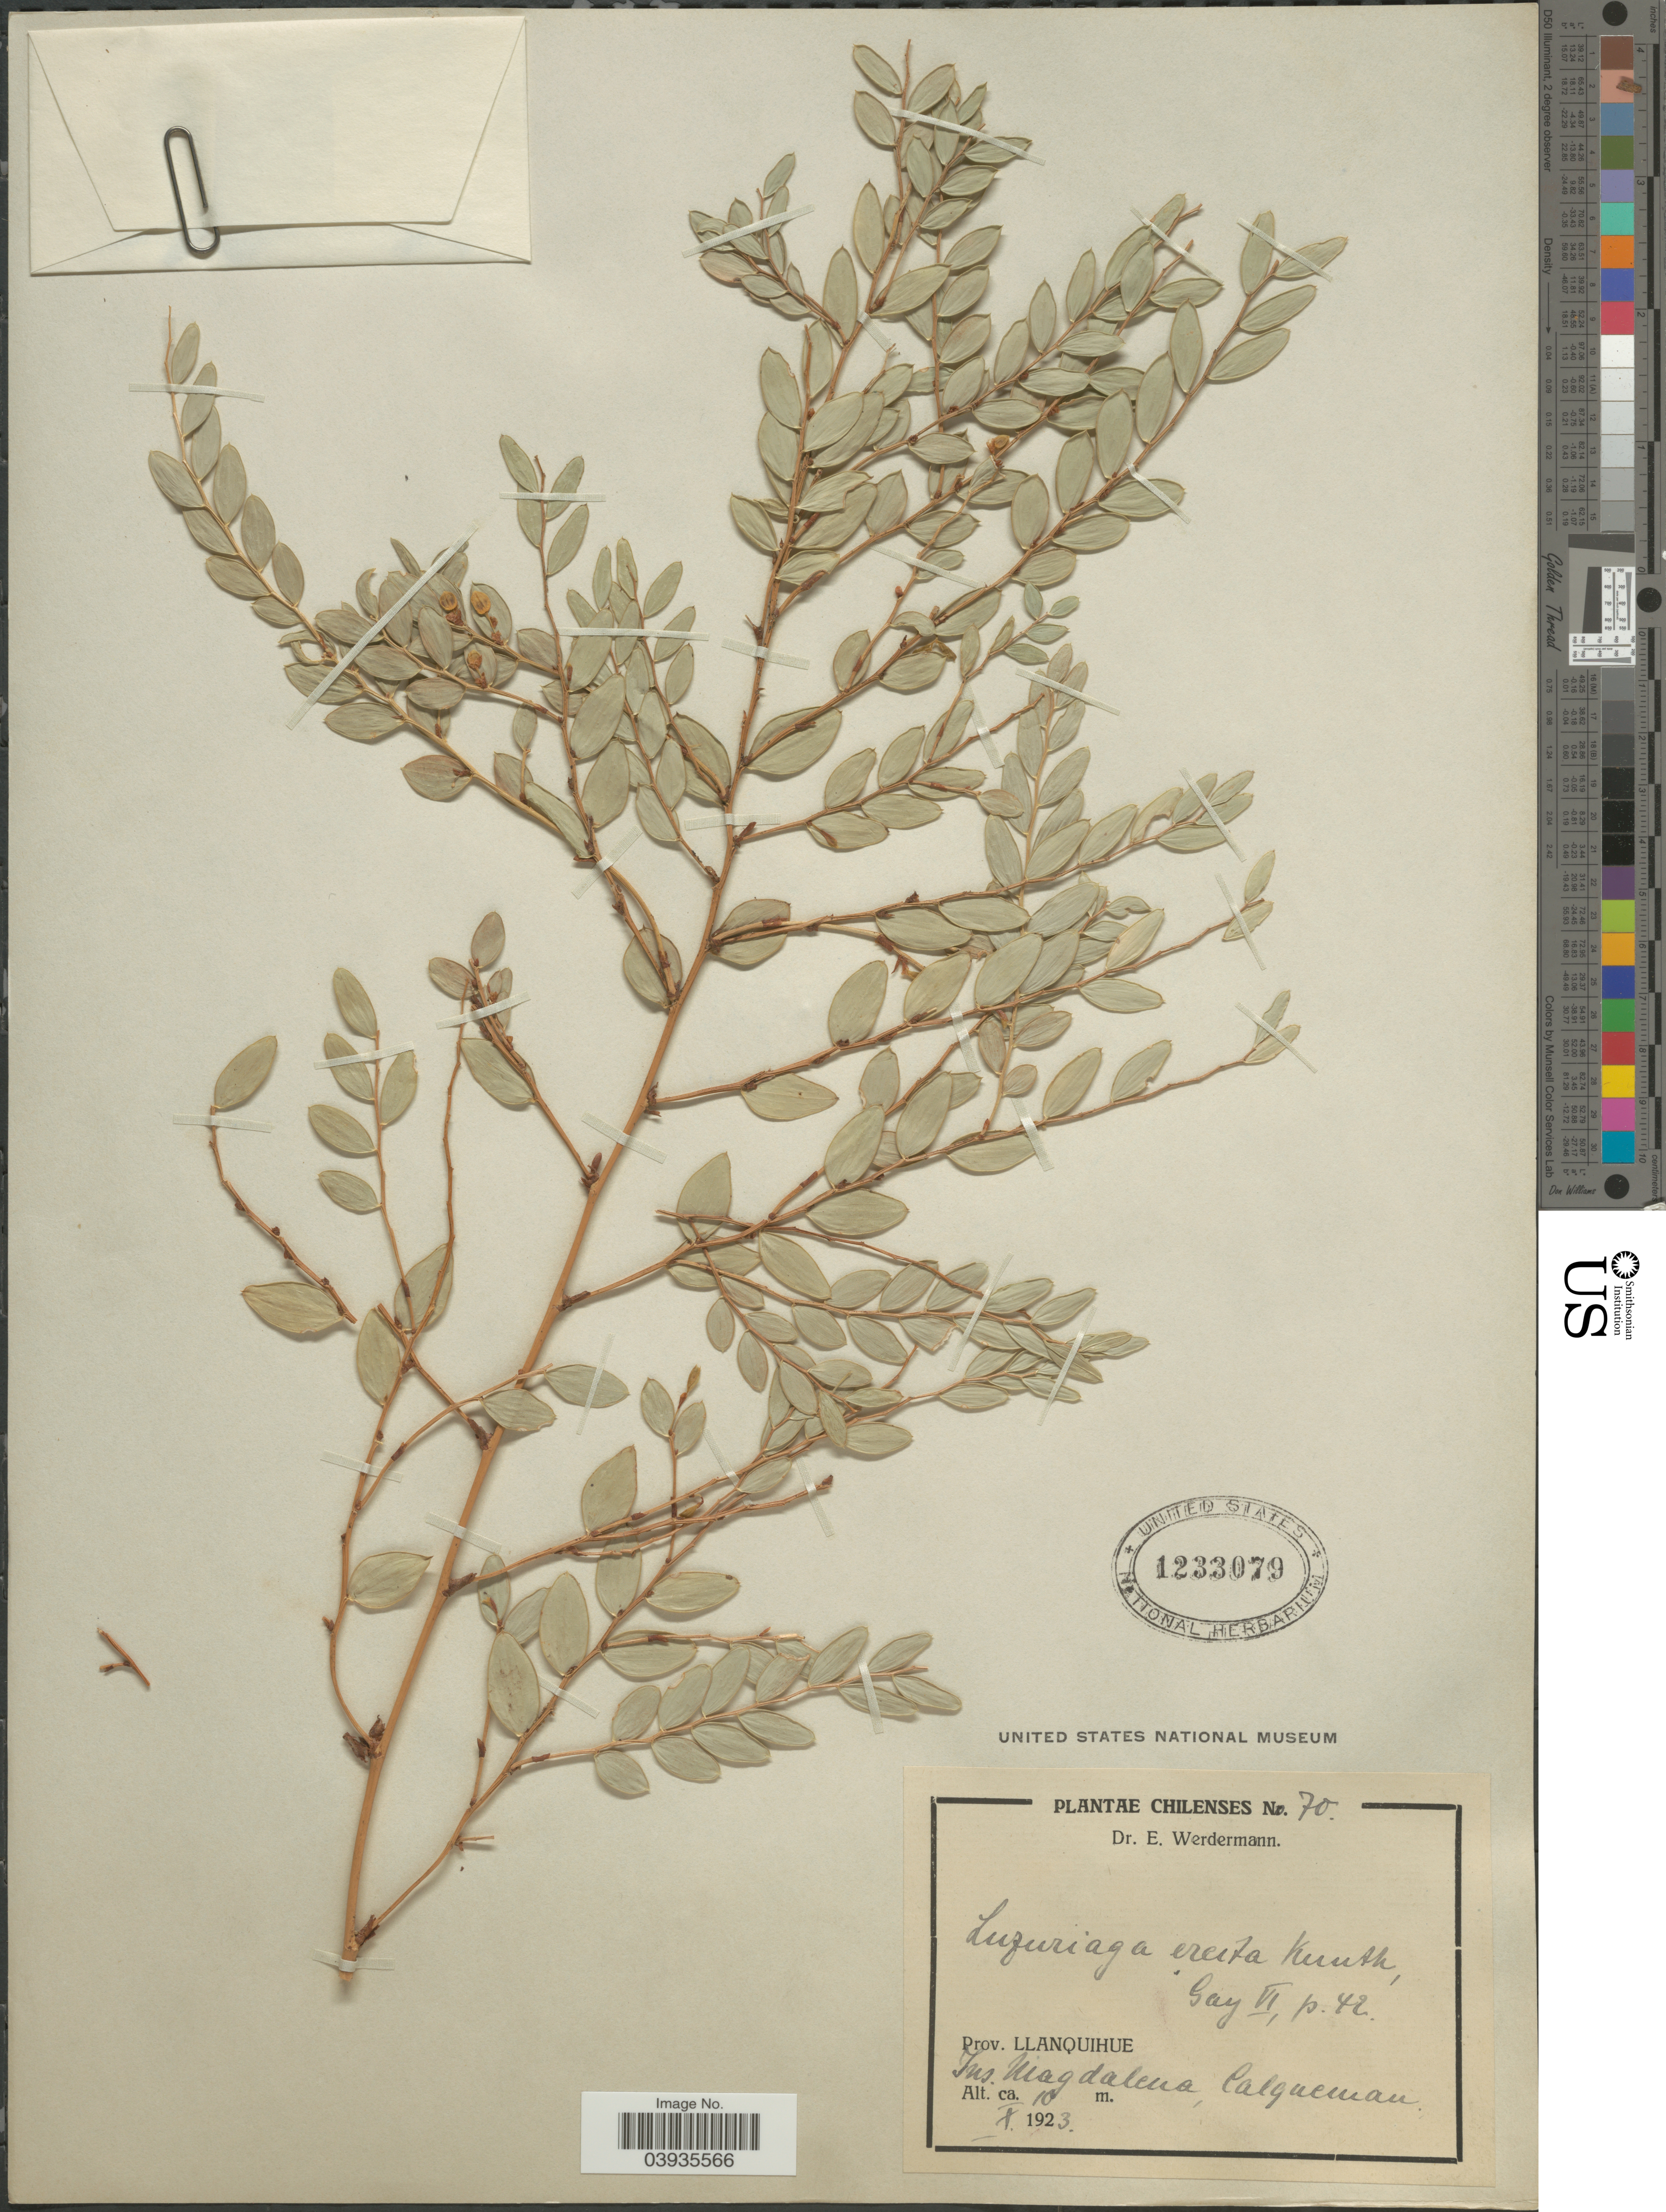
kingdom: Plantae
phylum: Tracheophyta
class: Liliopsida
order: Liliales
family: Alstroemeriaceae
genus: Luzuriaga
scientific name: Luzuriaga erecta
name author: Kunth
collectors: E. Werdermann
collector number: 70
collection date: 1923-10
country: Chile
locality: Prov. Llanquihue. Jus. Magdalena, Calqueman.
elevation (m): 10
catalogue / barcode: US 1233079